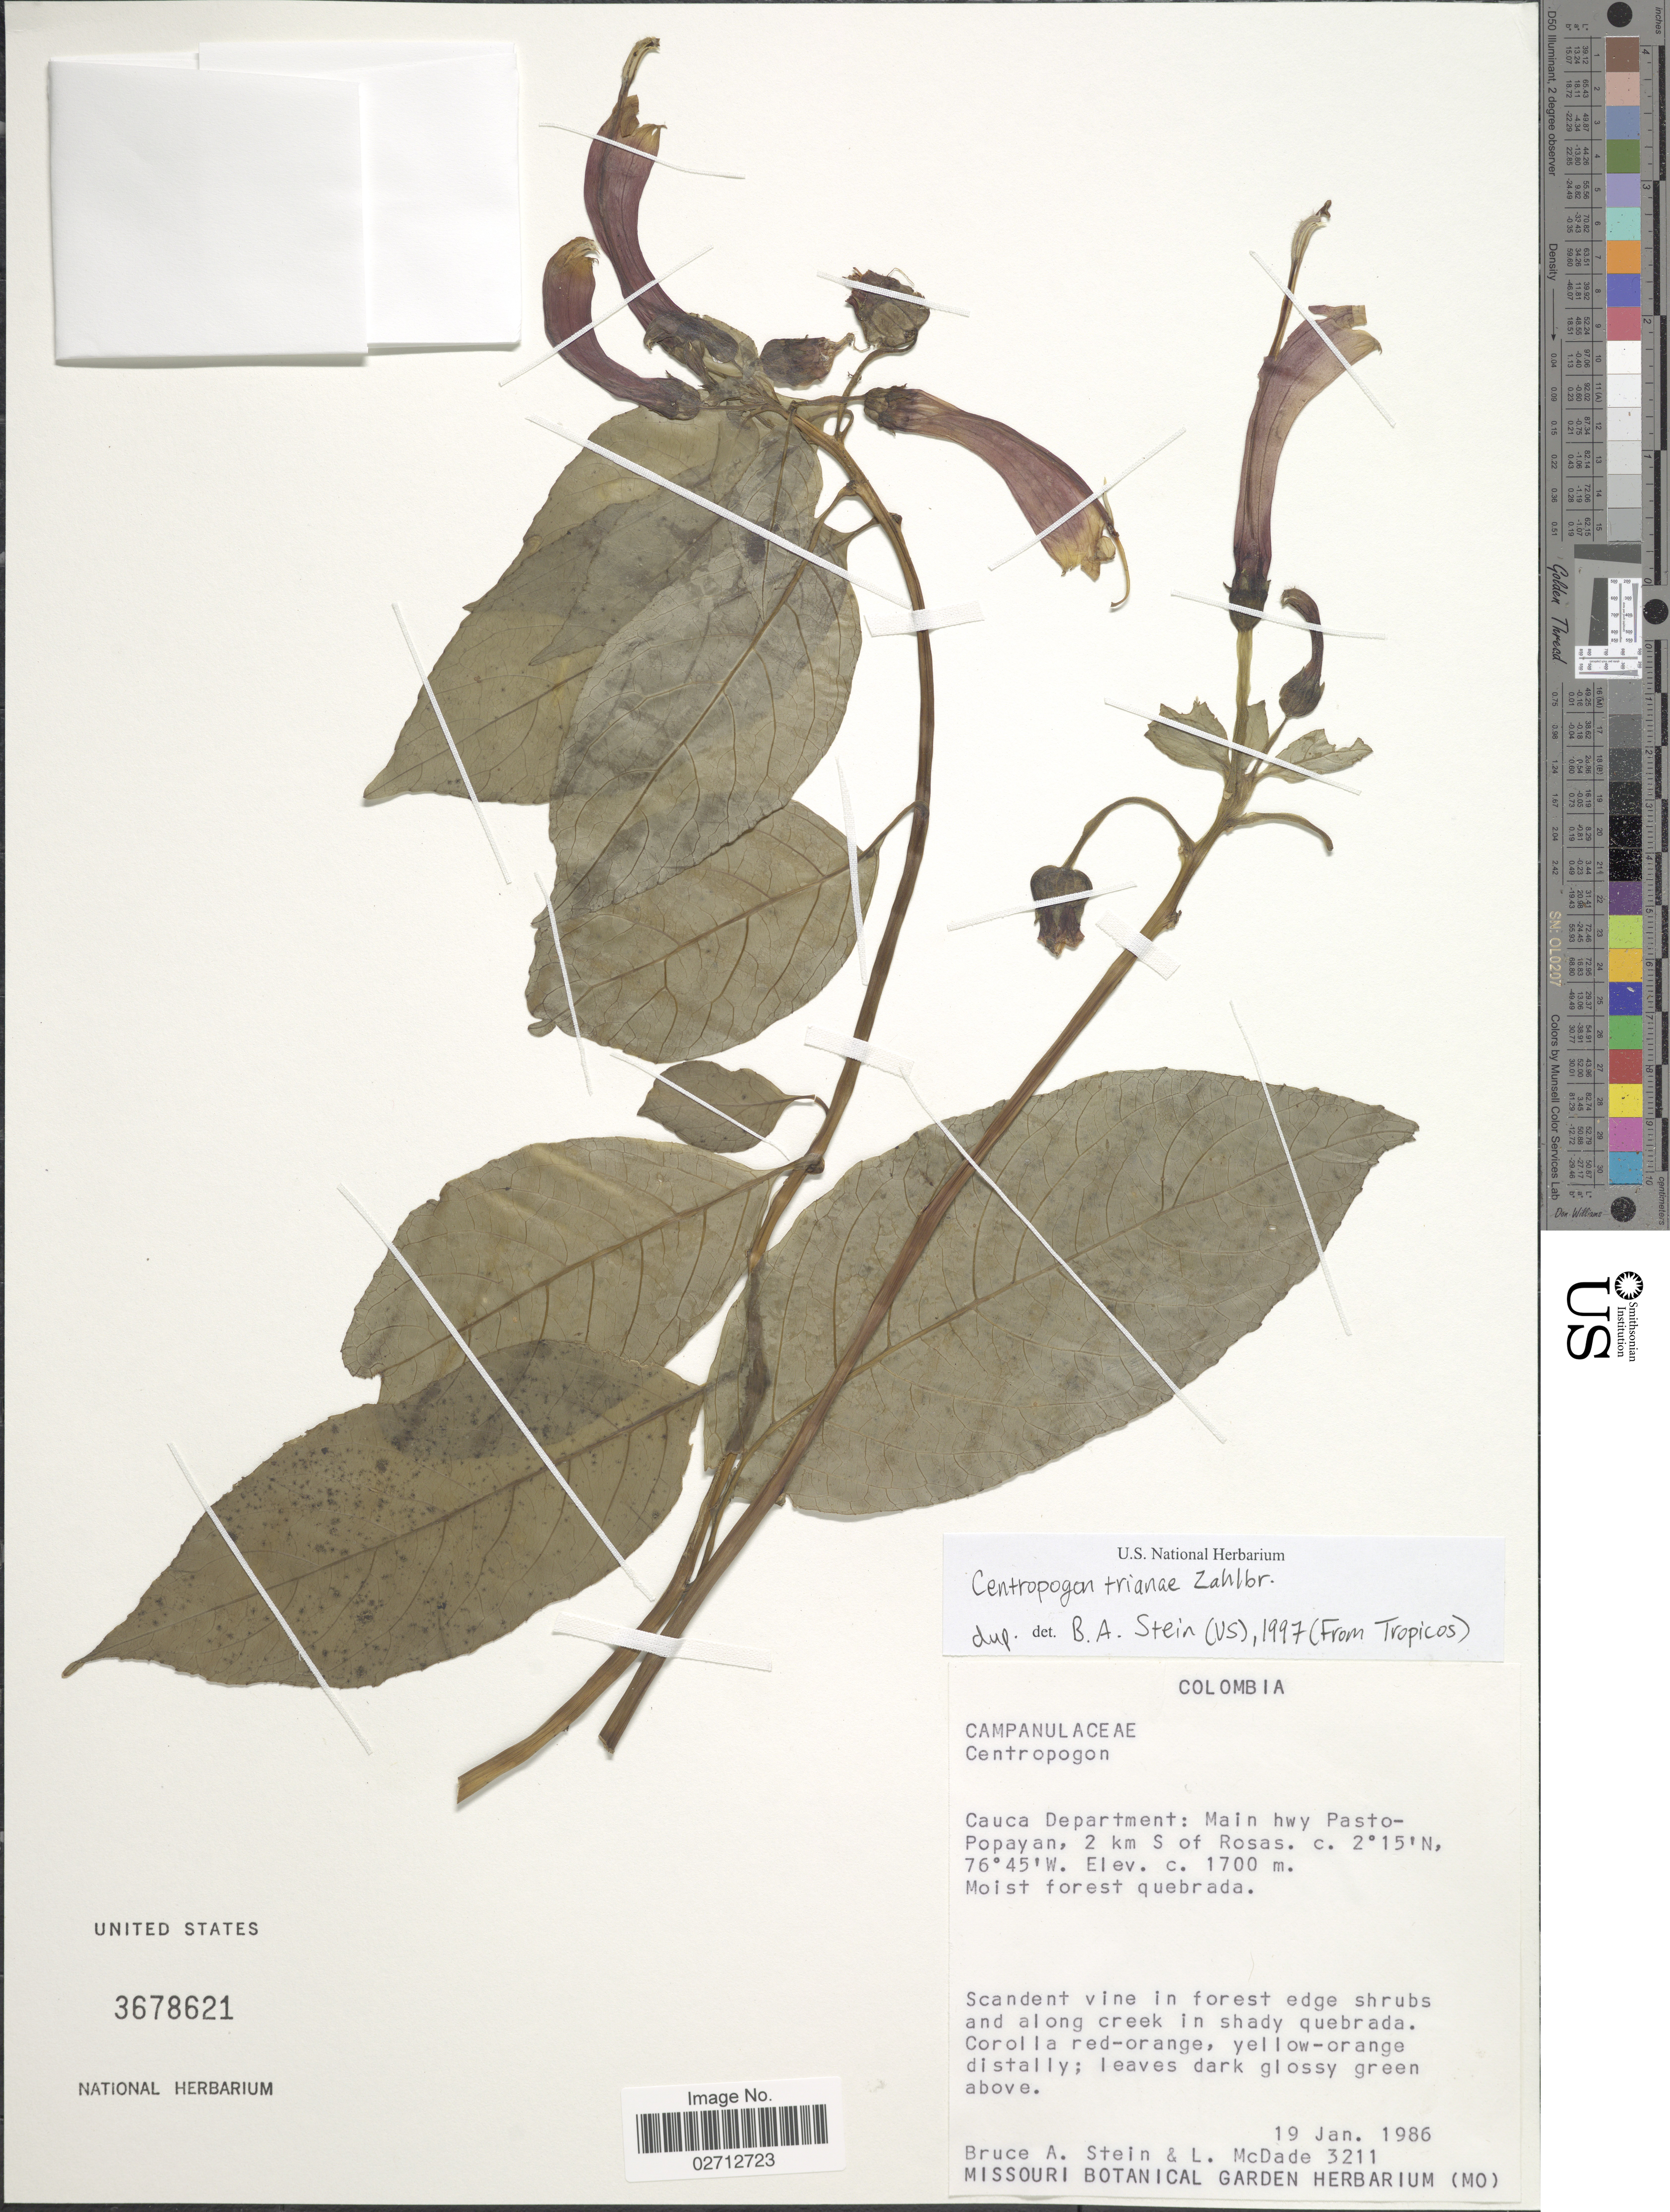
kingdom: Plantae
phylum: Tracheophyta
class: Magnoliopsida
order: Asterales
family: Campanulaceae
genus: Centropogon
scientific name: Centropogon trianae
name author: Zahlbr.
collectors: B. A. Stein & L. McDade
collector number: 3211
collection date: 1986-01-19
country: Colombia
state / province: Cauca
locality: Main hwy Pasto-Popayan, 2 km S of Rosas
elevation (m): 1700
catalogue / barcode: US 3678621